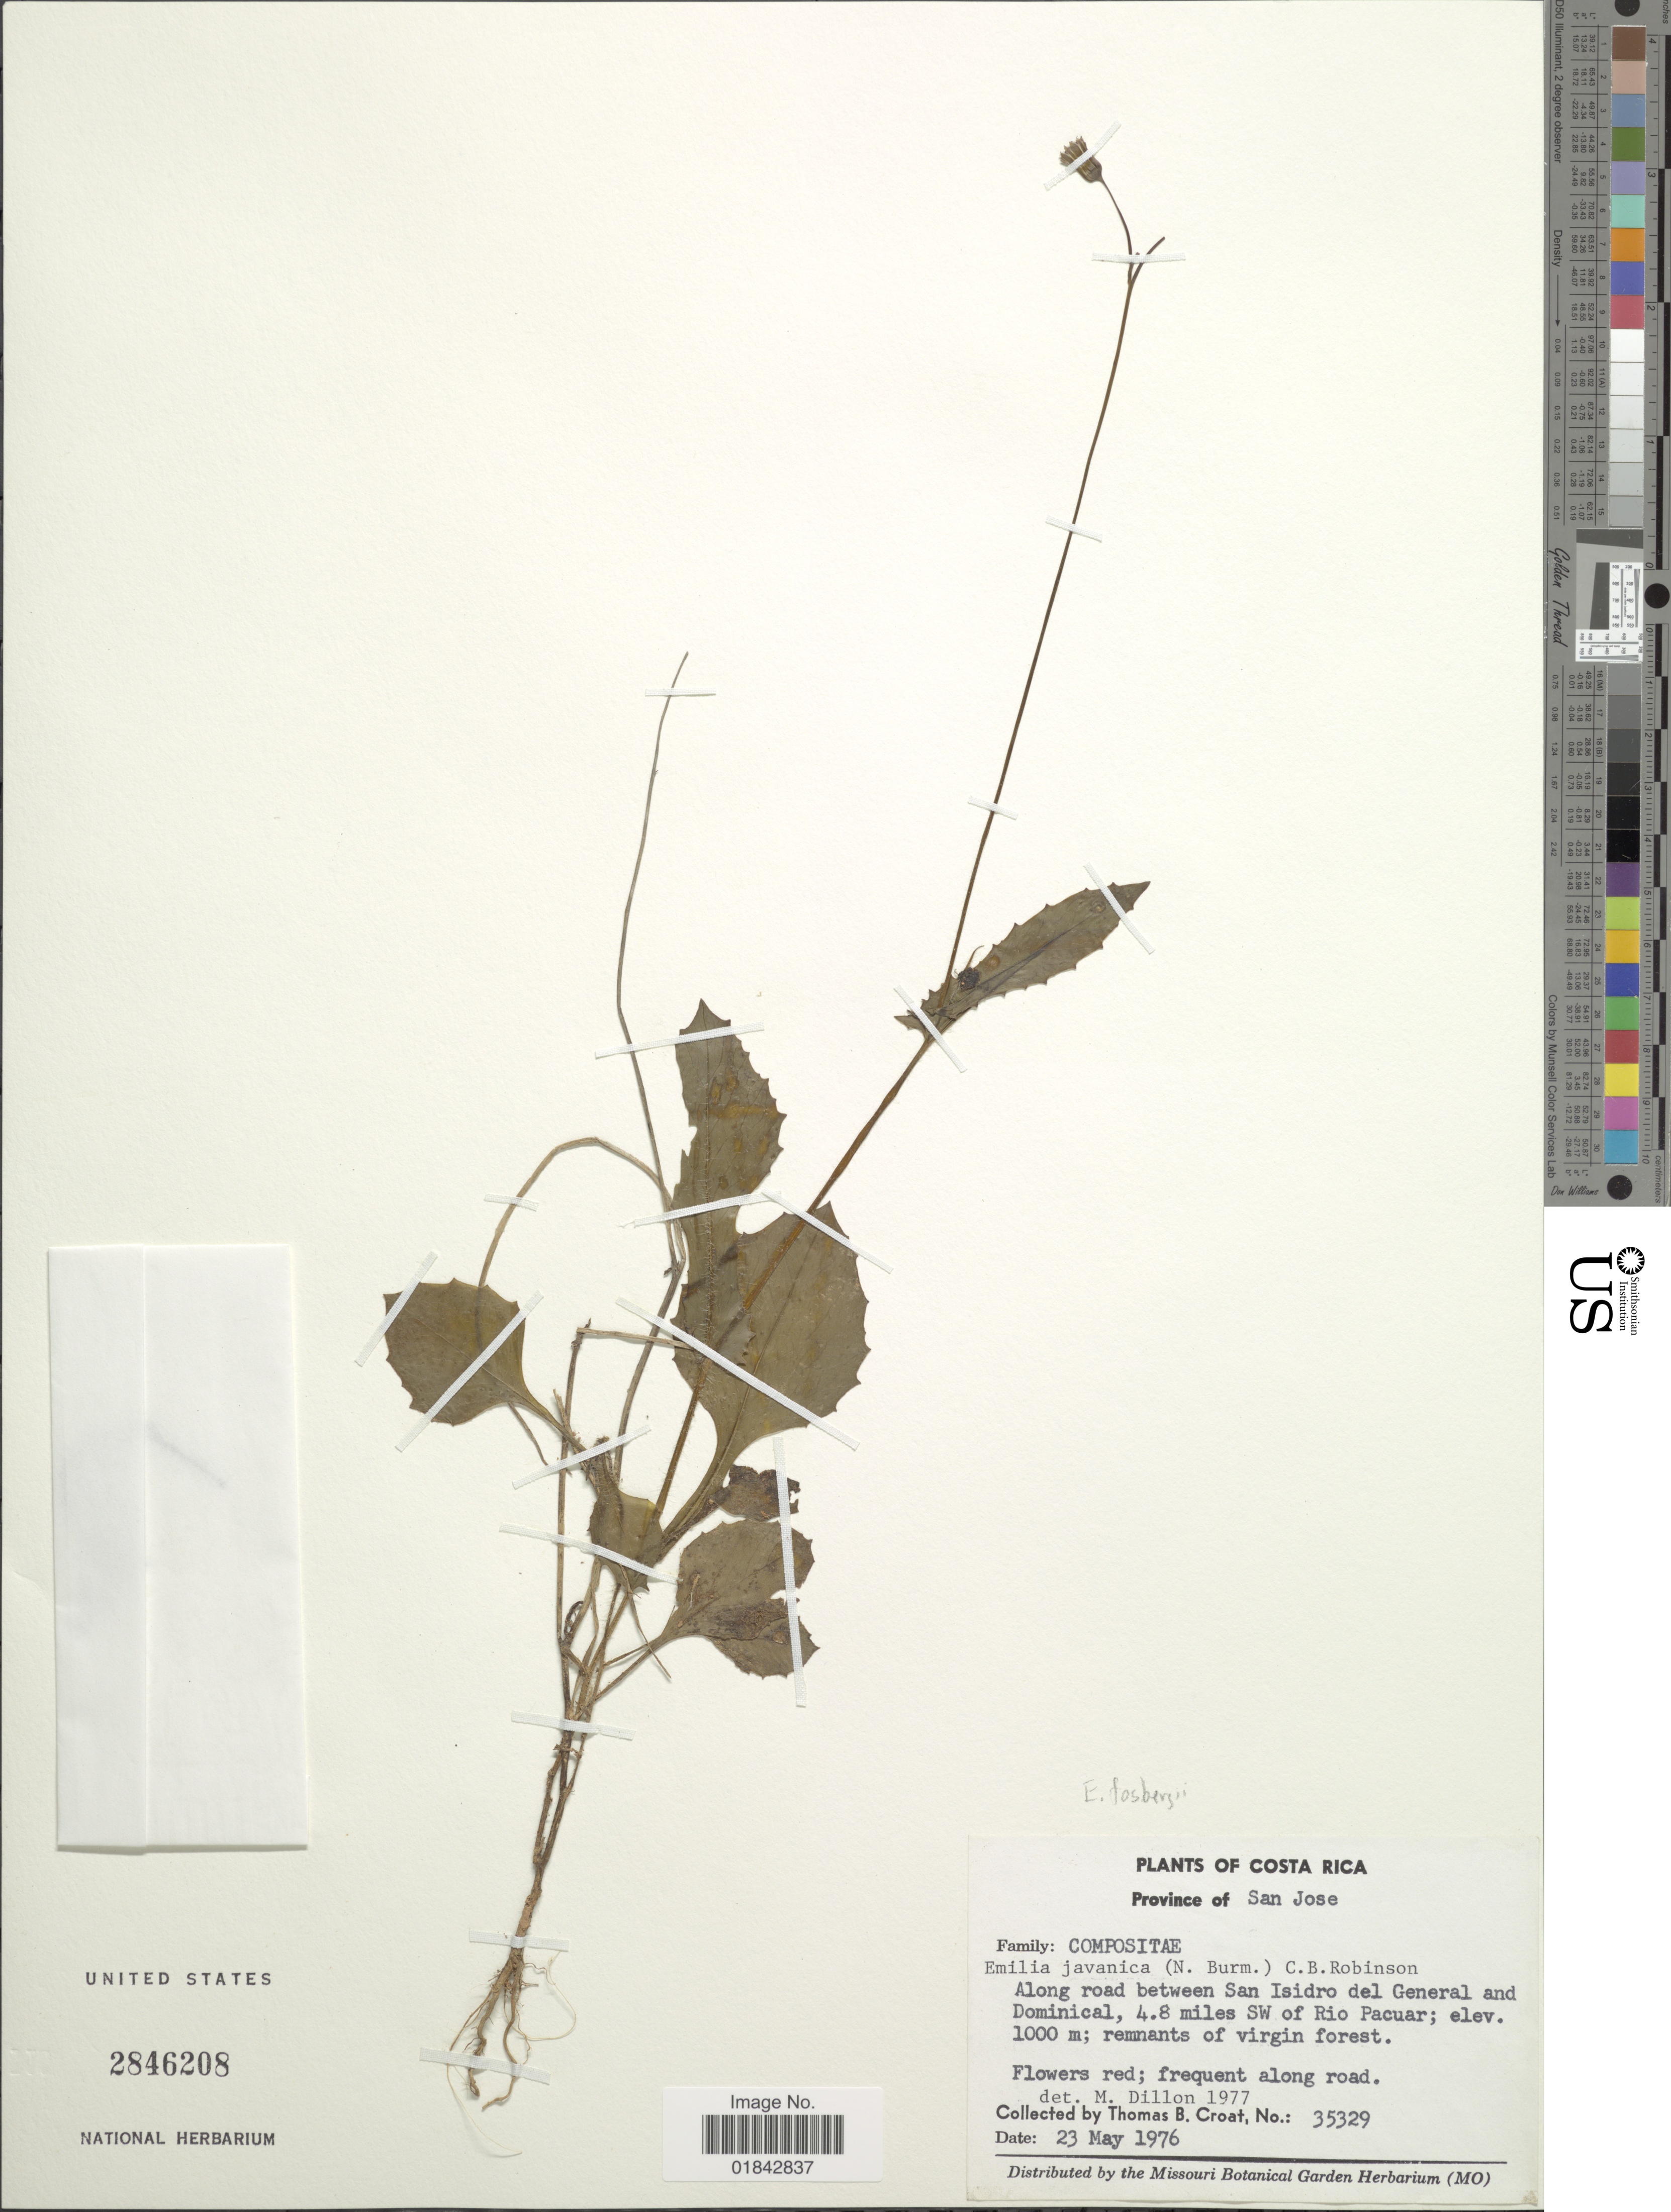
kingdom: Plantae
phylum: Tracheophyta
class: Magnoliopsida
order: Asterales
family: Asteraceae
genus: Emilia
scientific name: Emilia fosbergii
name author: Nicolson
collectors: T. B. Croat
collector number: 35329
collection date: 1976-05-23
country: Costa Rica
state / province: San José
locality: Along road between San Isidro del General and Dominical, 4.8 miles SW of Rio Pacuar, remnants of virgin forest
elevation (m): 1000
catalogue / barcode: US 2846208